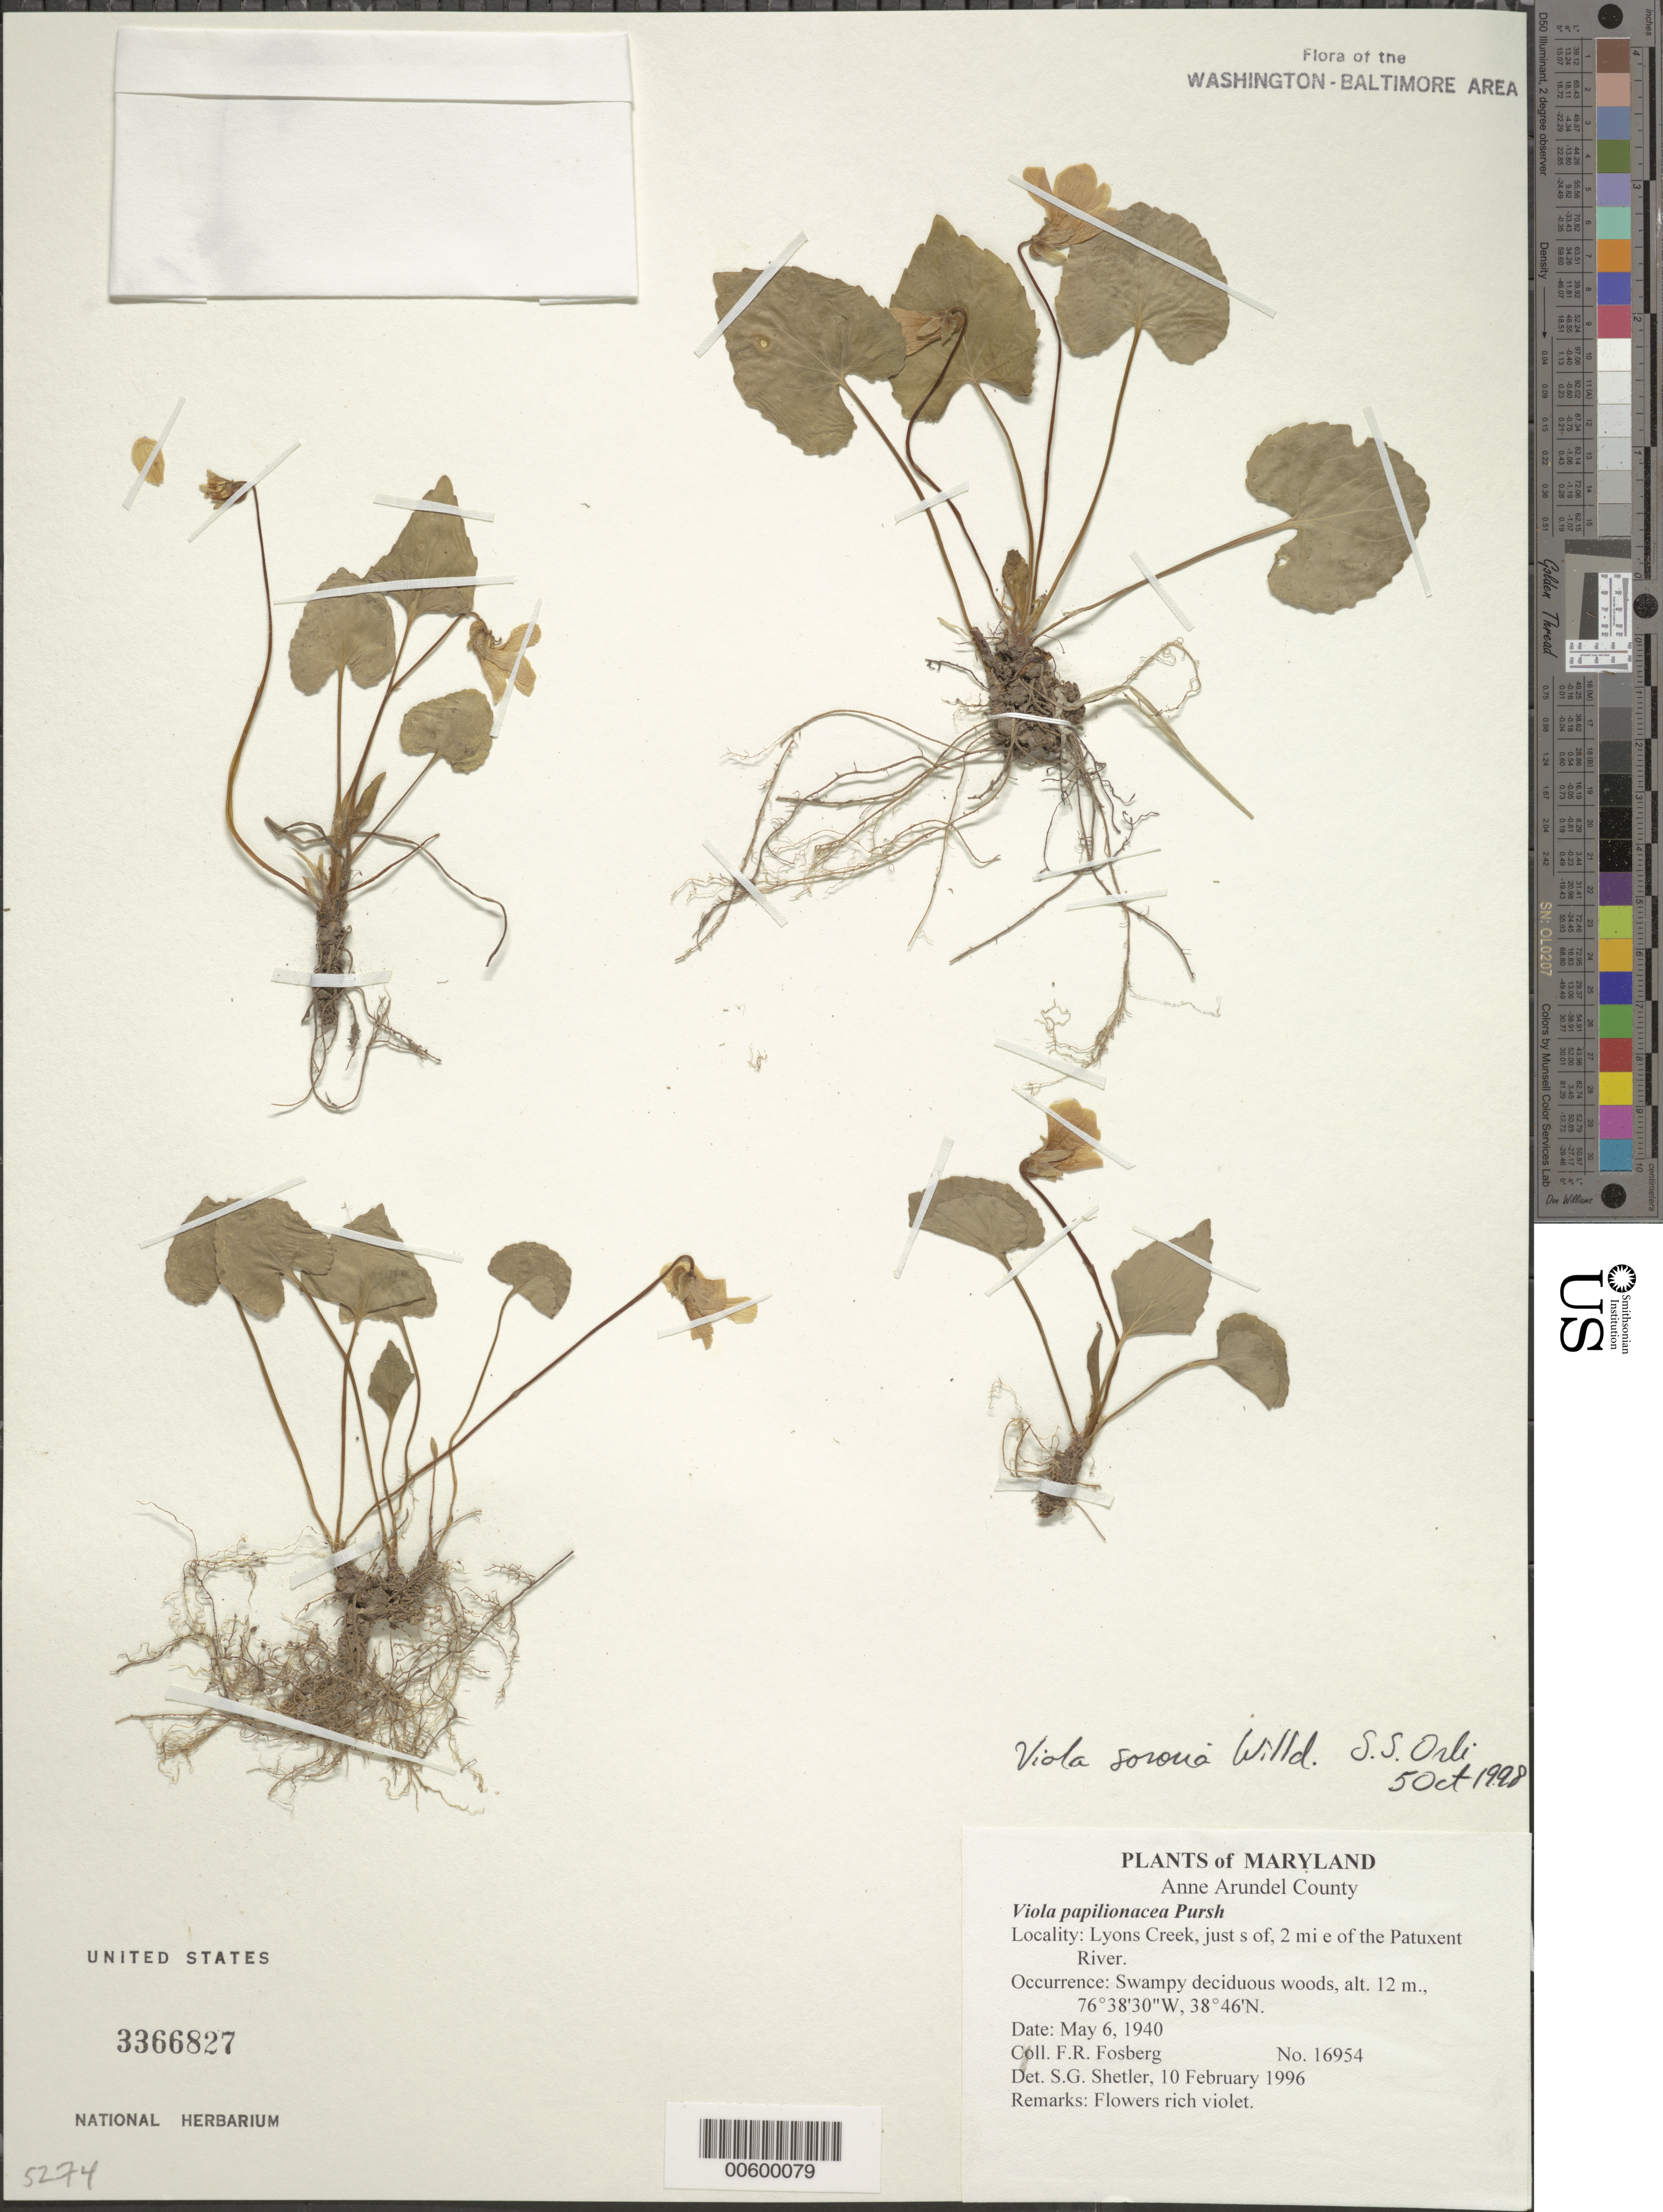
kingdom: Plantae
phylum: Tracheophyta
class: Magnoliopsida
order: Malpighiales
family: Violaceae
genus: Viola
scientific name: Viola sororia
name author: Willd.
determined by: Shetler, Stanwyn G., (US), NMNH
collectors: F. R. Fosberg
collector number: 16954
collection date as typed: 06 May 1940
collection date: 1940-05-06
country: United States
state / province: Maryland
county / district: Anne Arundel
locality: Lyons Creek, just S of, 2 mi E of the Patuxent River.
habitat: Swampy deciduous woods, alt. 12 m., 76°38'30"W, 38°46'N.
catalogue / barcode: US 3366827